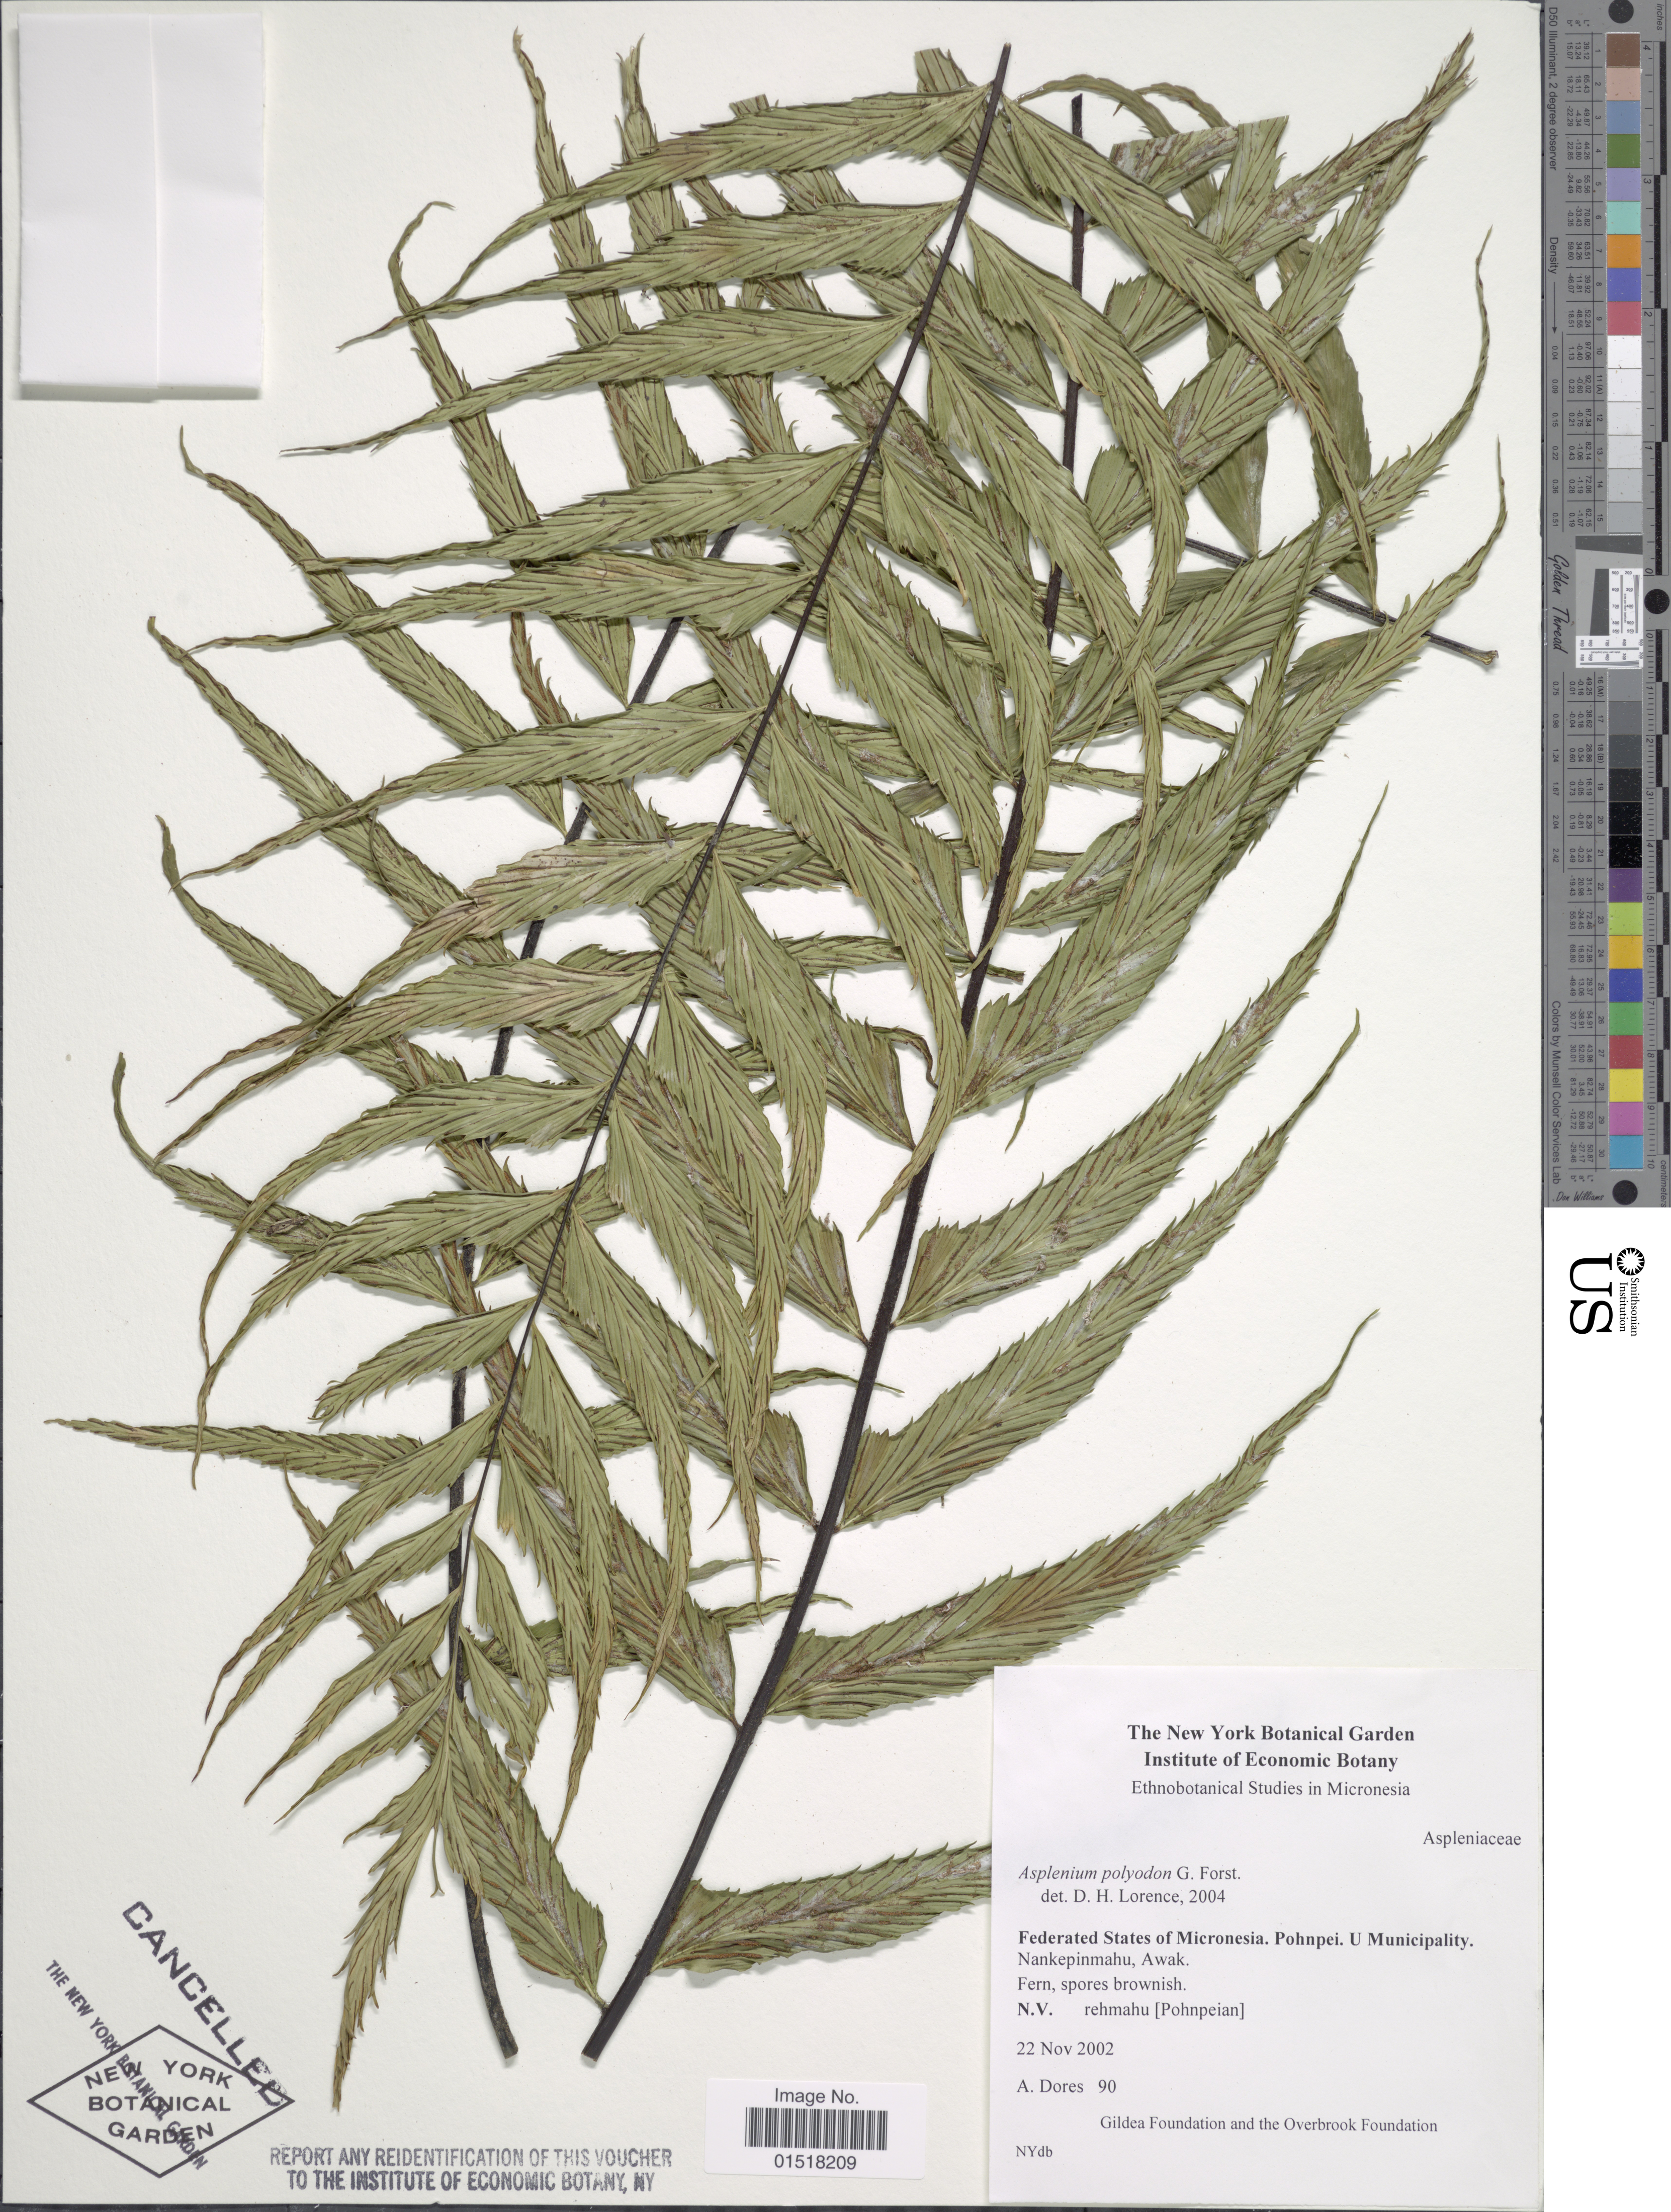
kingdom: Plantae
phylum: Tracheophyta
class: Polypodiopsida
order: Polypodiales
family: Aspleniaceae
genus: Asplenium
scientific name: Asplenium polyodon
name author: G. Forst.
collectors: A. Dores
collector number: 90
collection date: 2002-11-22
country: Micronesia, Federated States of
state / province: Pohnpei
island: Pohnpei [Ponape]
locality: Federated States of Micronesia. Pohnpei. U Municipality. Nankepinmahu, Awak.